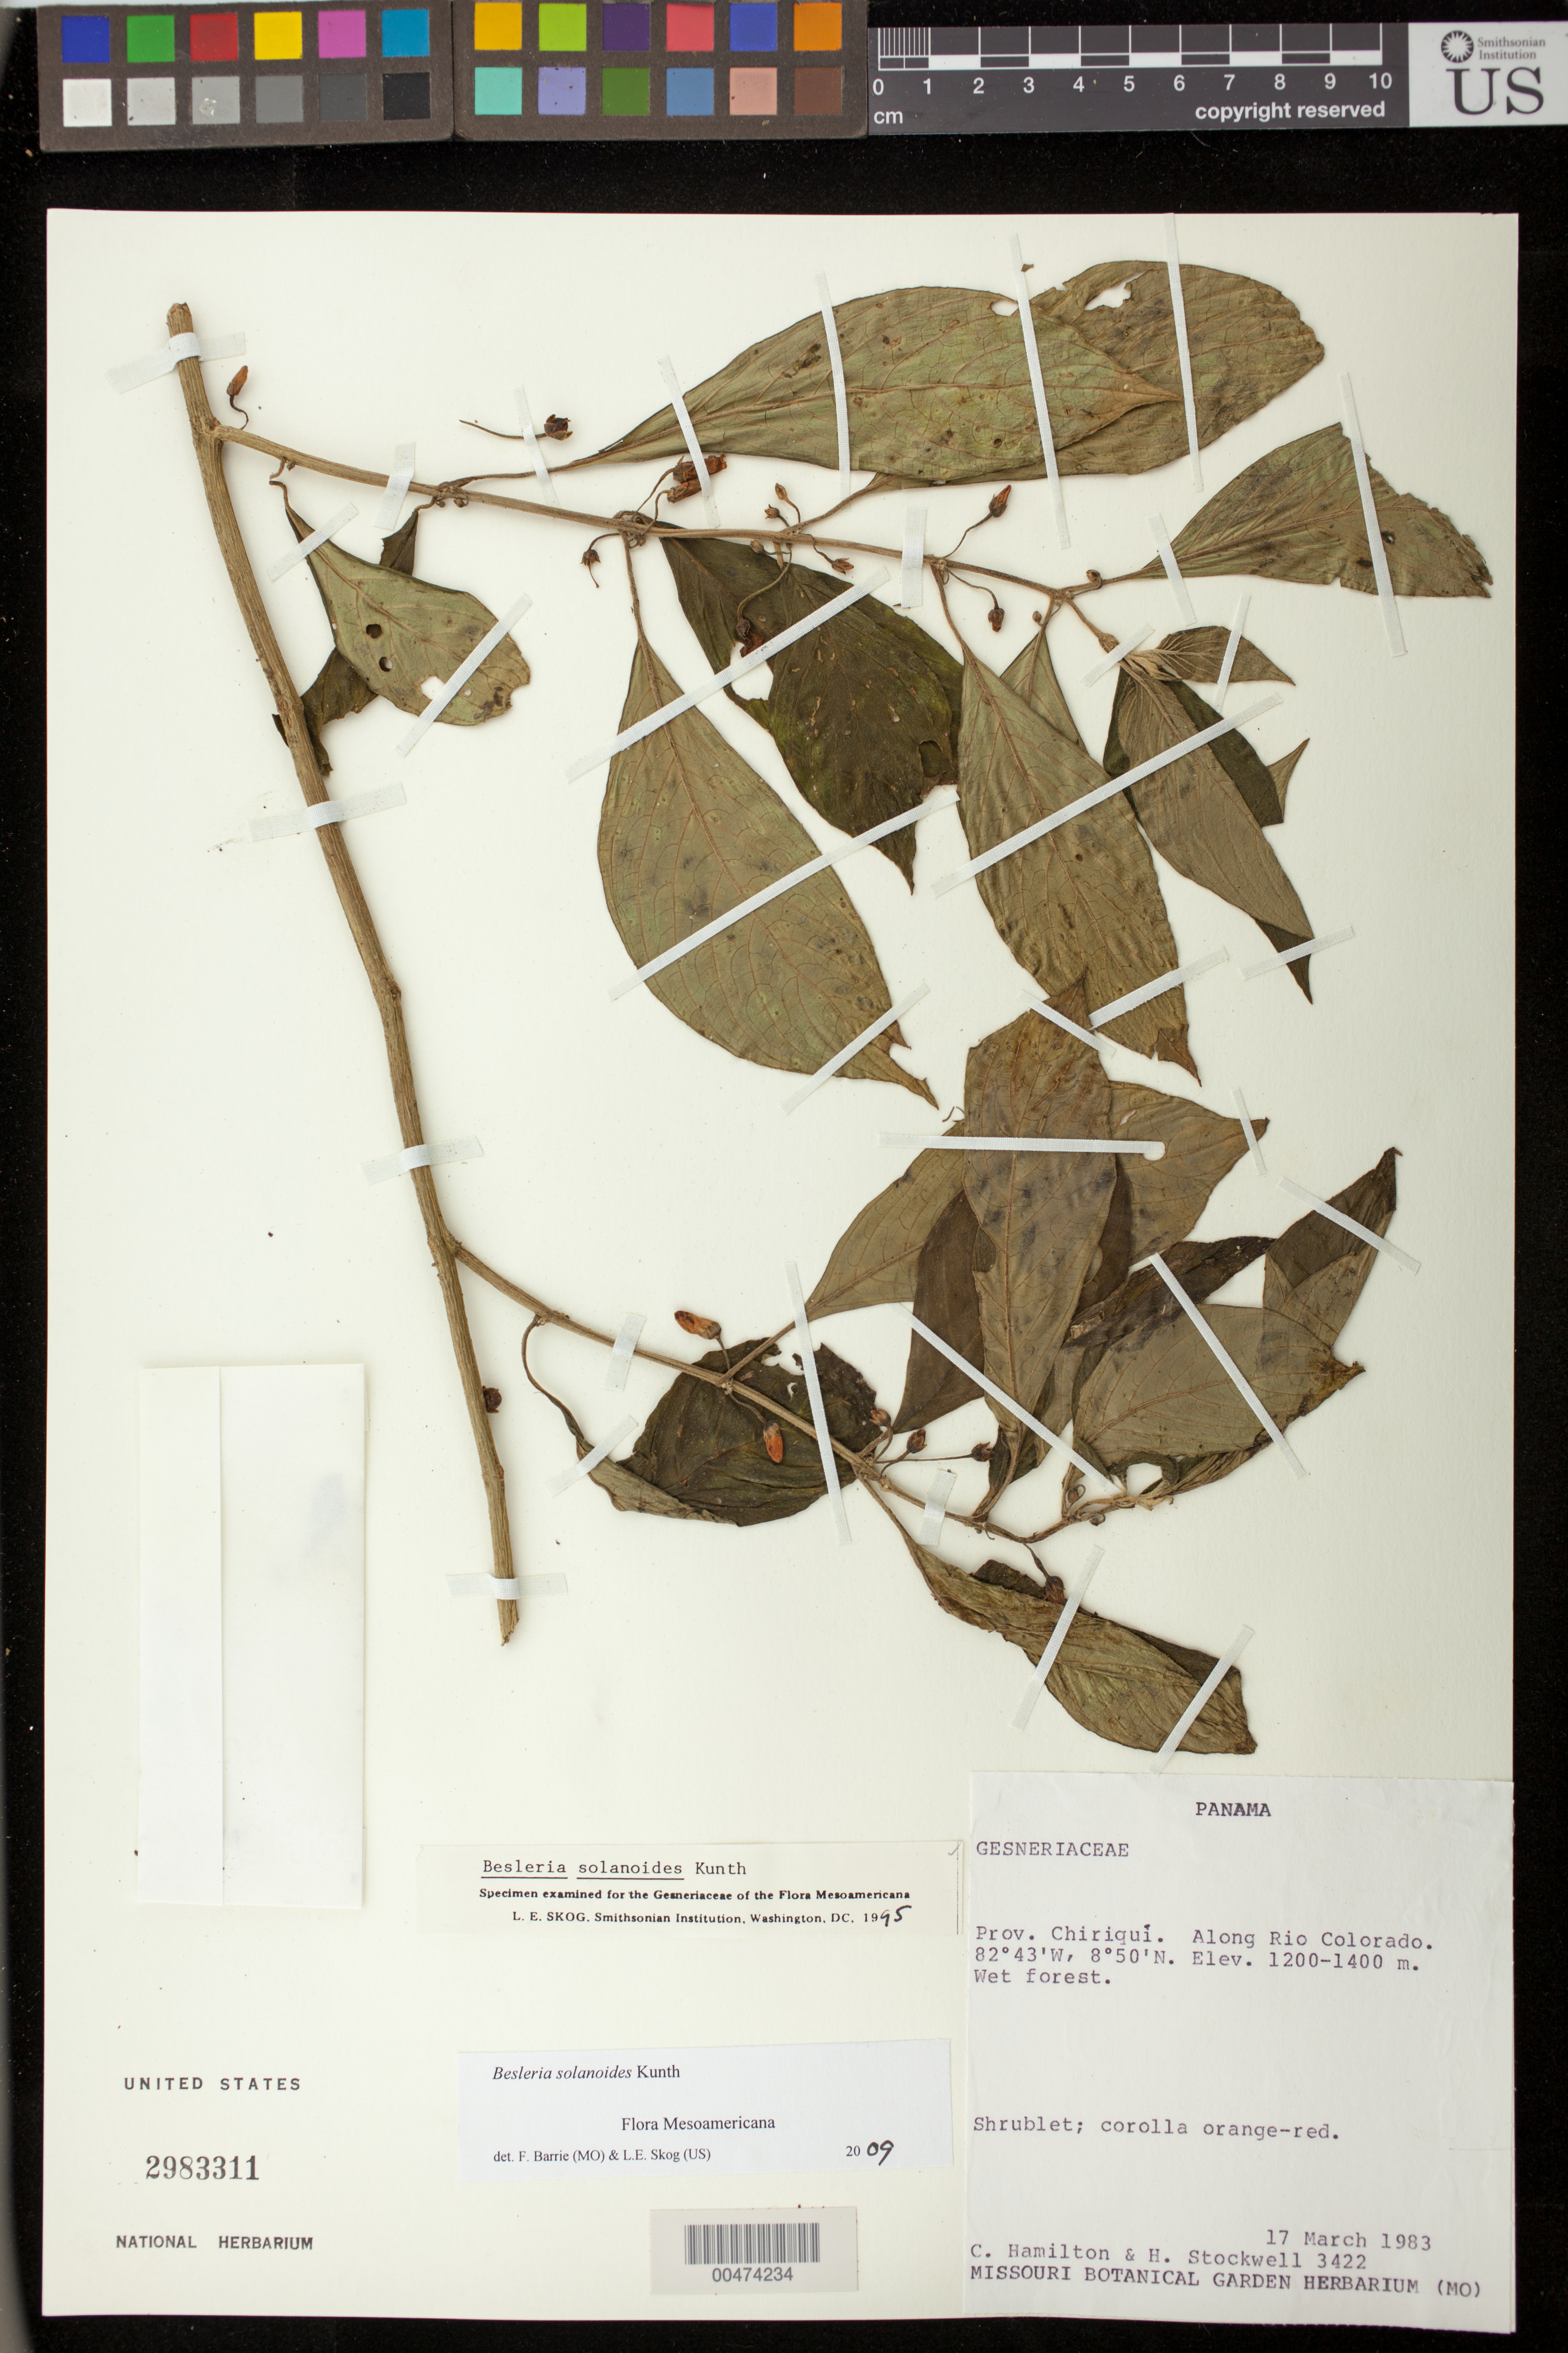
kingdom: Plantae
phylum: Tracheophyta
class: Magnoliopsida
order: Lamiales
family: Gesneriaceae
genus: Besleria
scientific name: Besleria solanoides var. solanoides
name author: Kunth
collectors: C. Hamilton & H. Stockwell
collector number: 3422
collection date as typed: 17 Mar 1983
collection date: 1983-03-17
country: Panama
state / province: Chiriquí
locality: Along Rio Colorado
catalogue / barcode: US 2983311